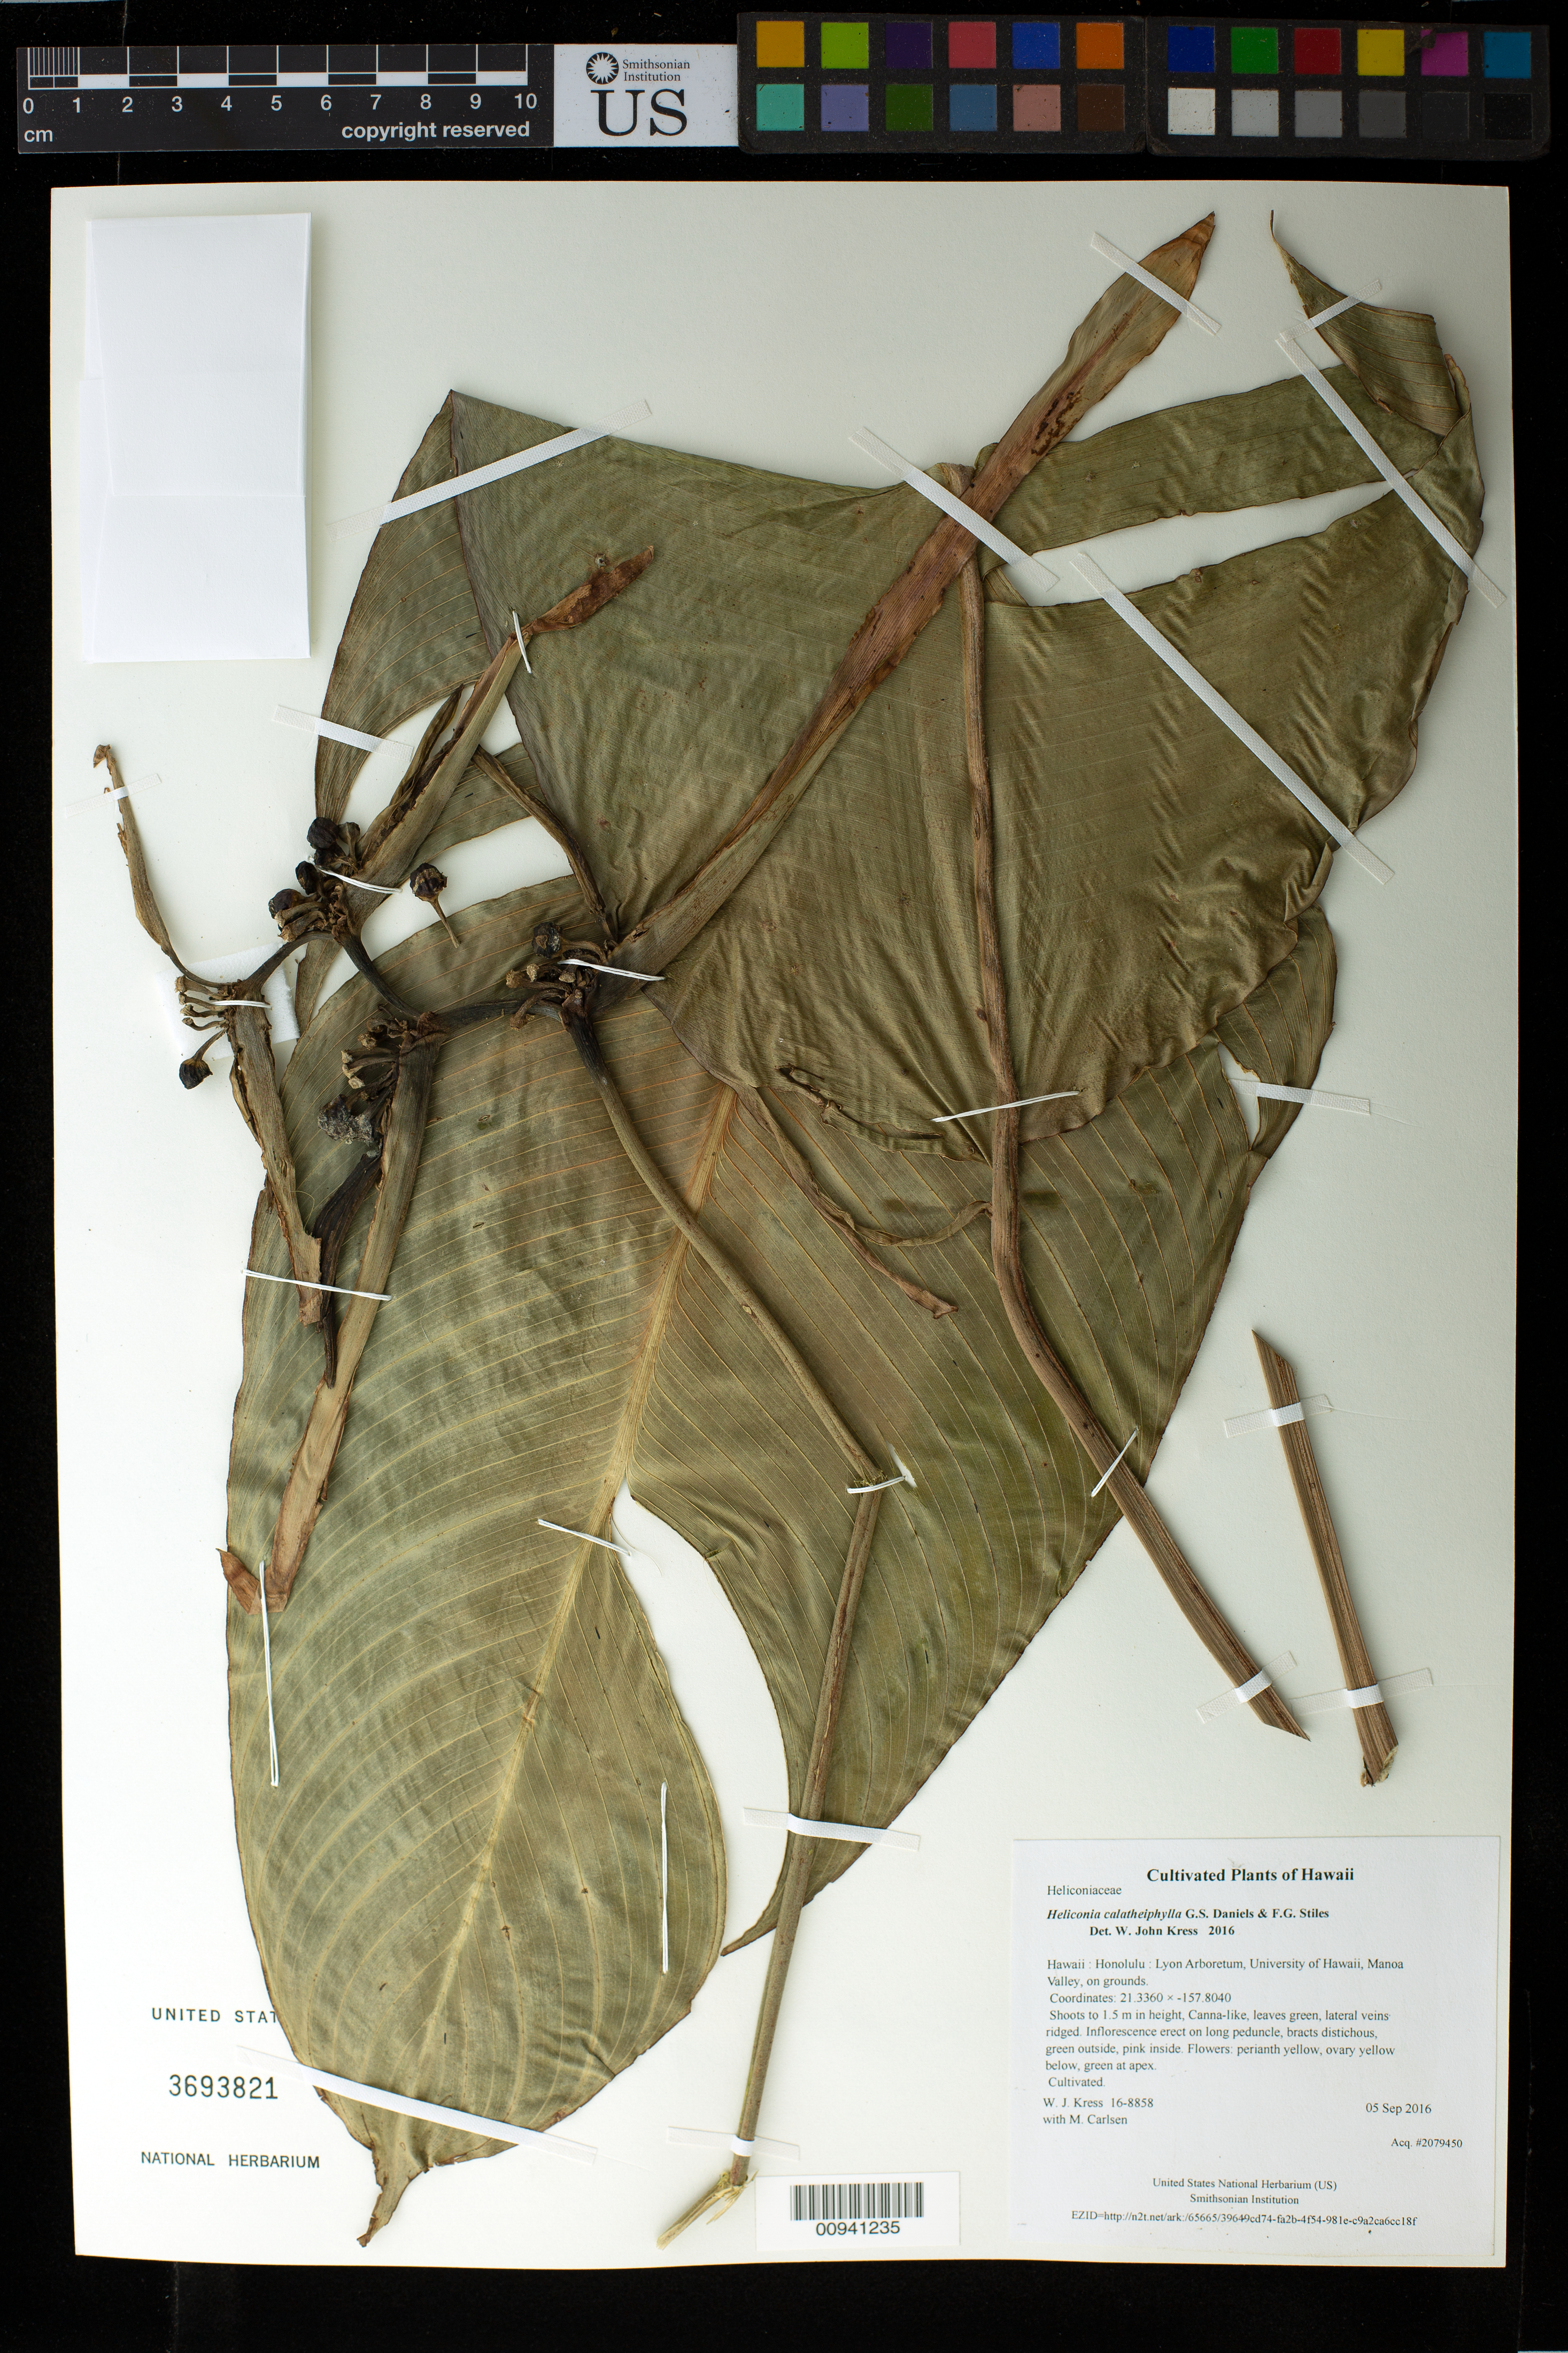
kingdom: Plantae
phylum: Tracheophyta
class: Liliopsida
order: Zingiberales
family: Heliconiaceae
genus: Heliconia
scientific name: Heliconia calatheiphylla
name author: G.S. Daniels & F.G. Stiles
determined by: Kress, W. J., (US), Smithsonian Institution - National Museum of Natural History (UNITED STATES)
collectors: W. J. Kress & M. M. Carlsen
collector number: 16-8858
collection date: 2016-09-05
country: United States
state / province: Hawaii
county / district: Honolulu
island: Oahu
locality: Lyon Arboretum, University of Hawaii, Manoa Valley, on grounds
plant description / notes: Frozen tissue stored in Biorepository at AG5NN18; dried tissue stored at AG5NN17.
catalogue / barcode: US 3693821